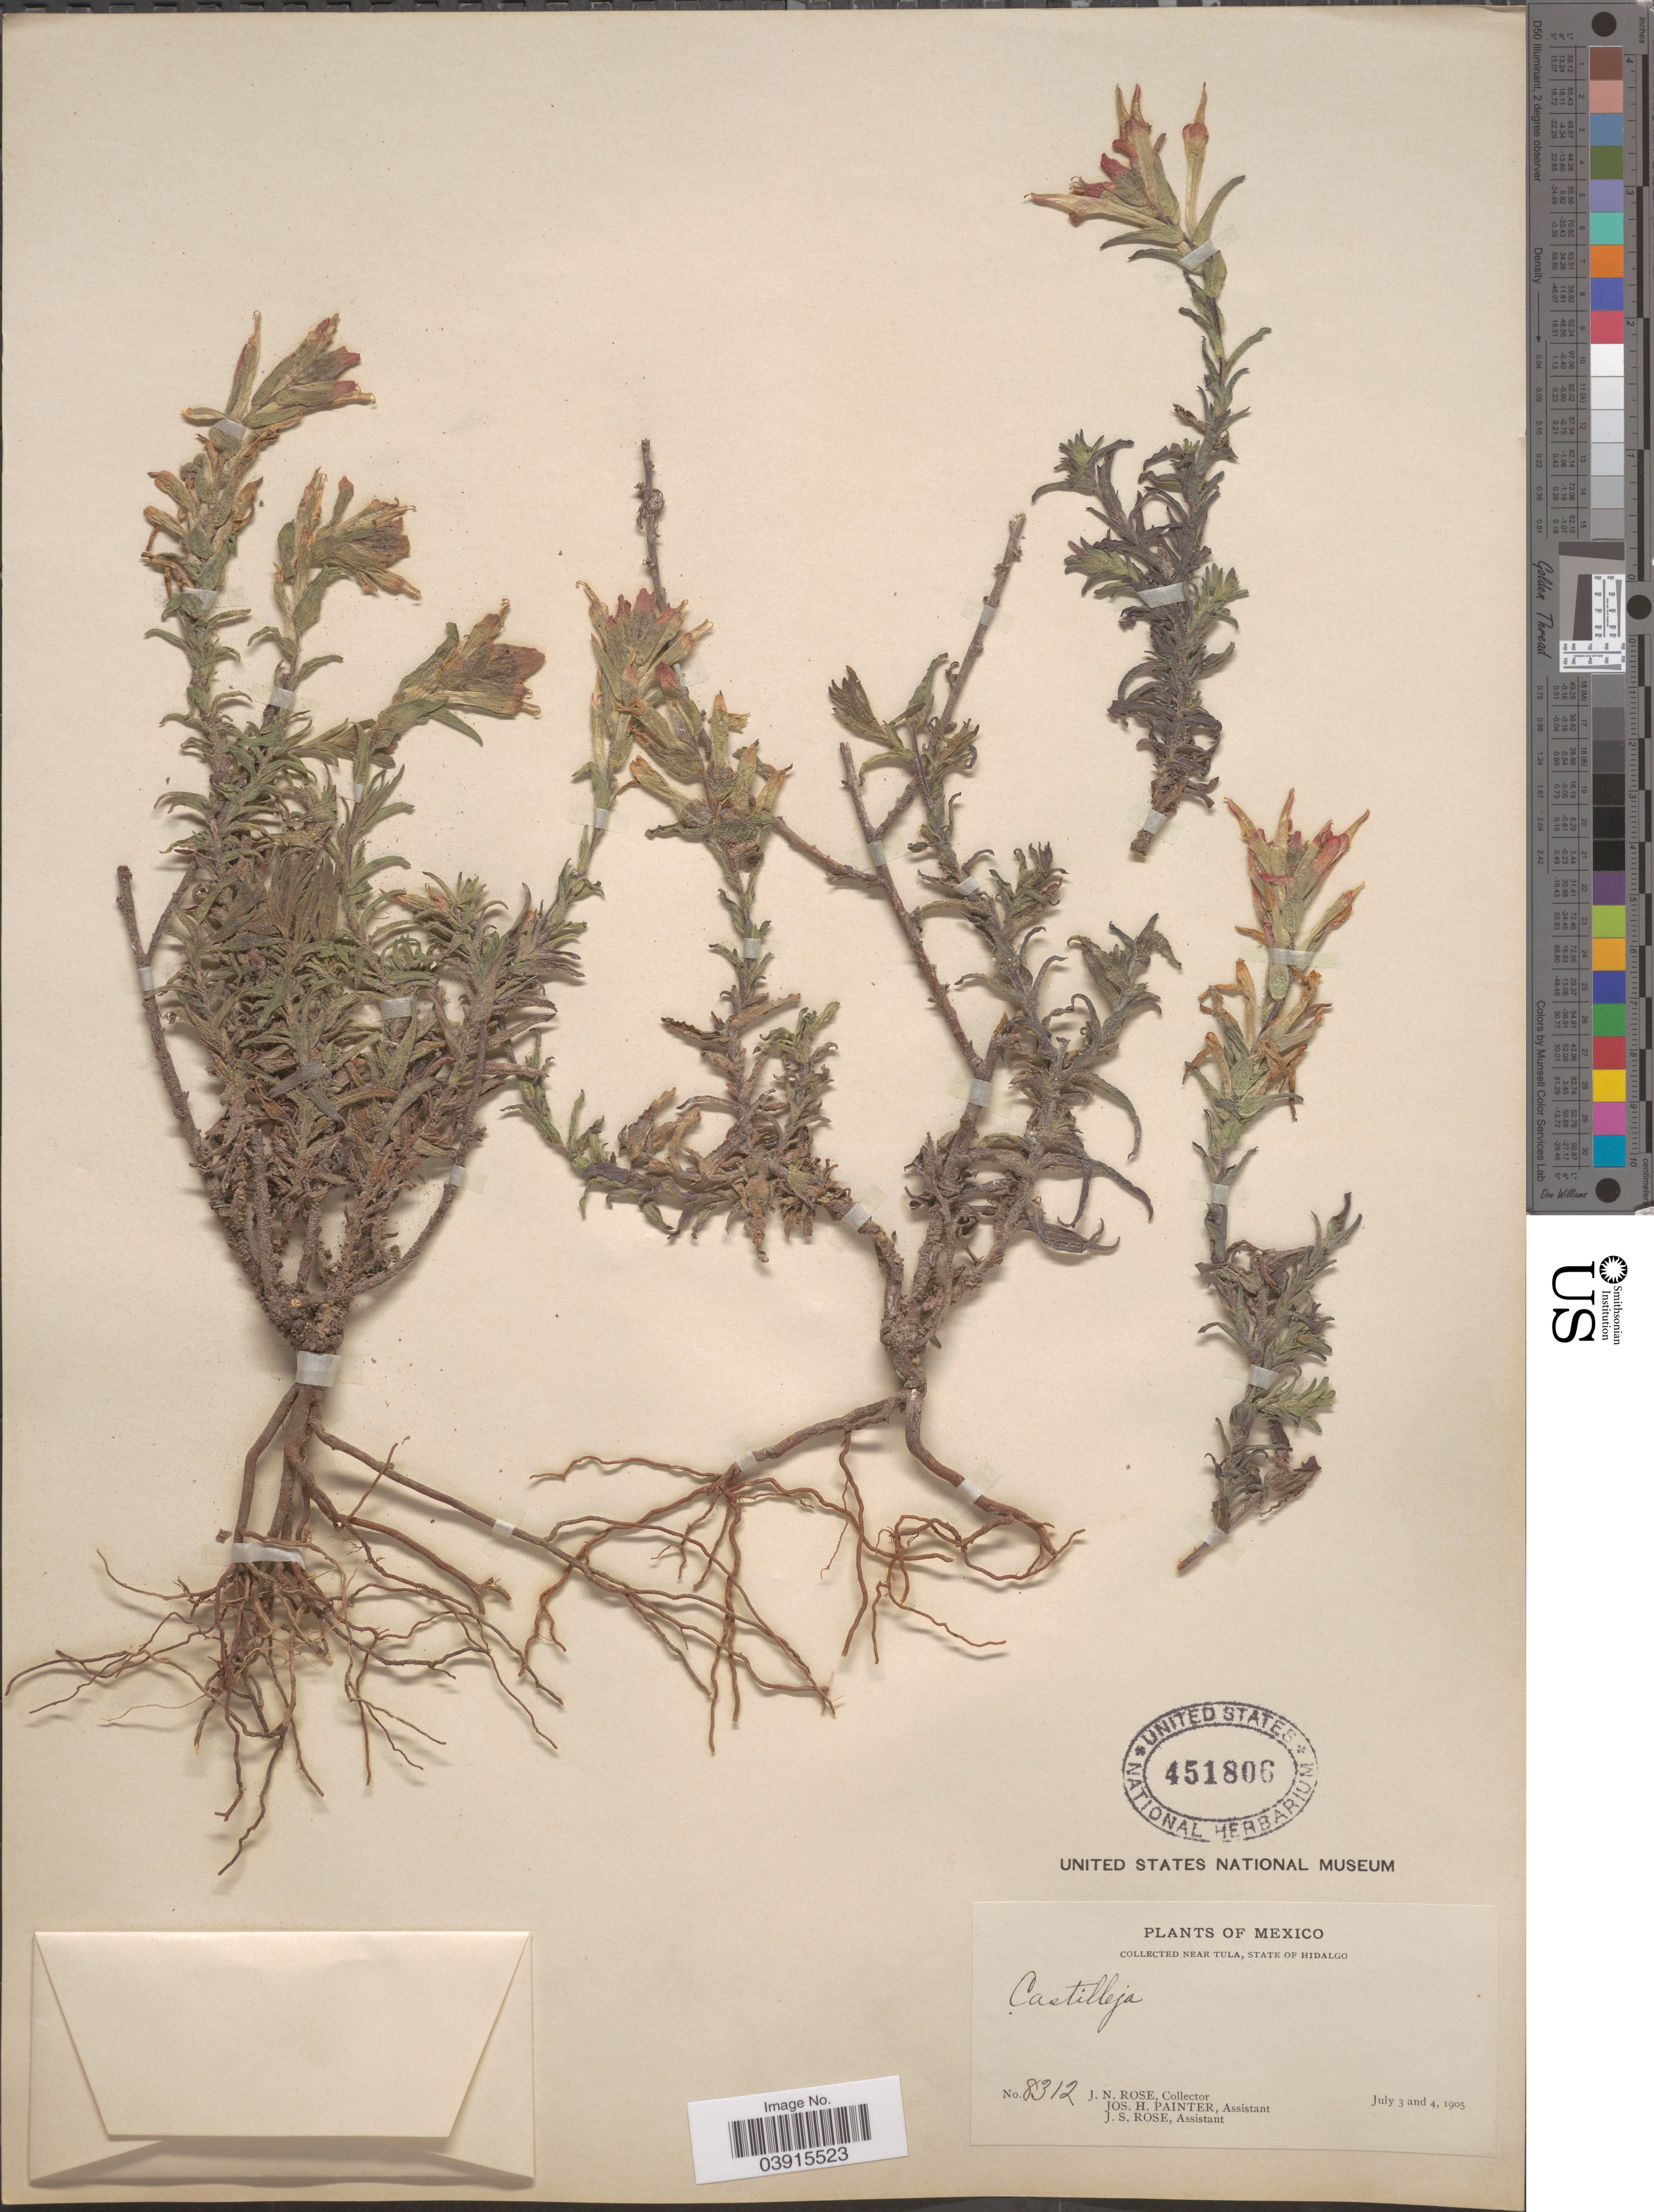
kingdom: Plantae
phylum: Tracheophyta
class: Magnoliopsida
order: Lamiales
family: Orobanchaceae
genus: Castilleja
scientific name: Castilleja scorzonerifolia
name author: Kunth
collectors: J. N. Rose, J. H. Painter & J. S. Rose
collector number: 8312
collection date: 1905-07-03/1905-07-04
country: Mexico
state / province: Hidalgo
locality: Near Tula.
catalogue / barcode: US 451806